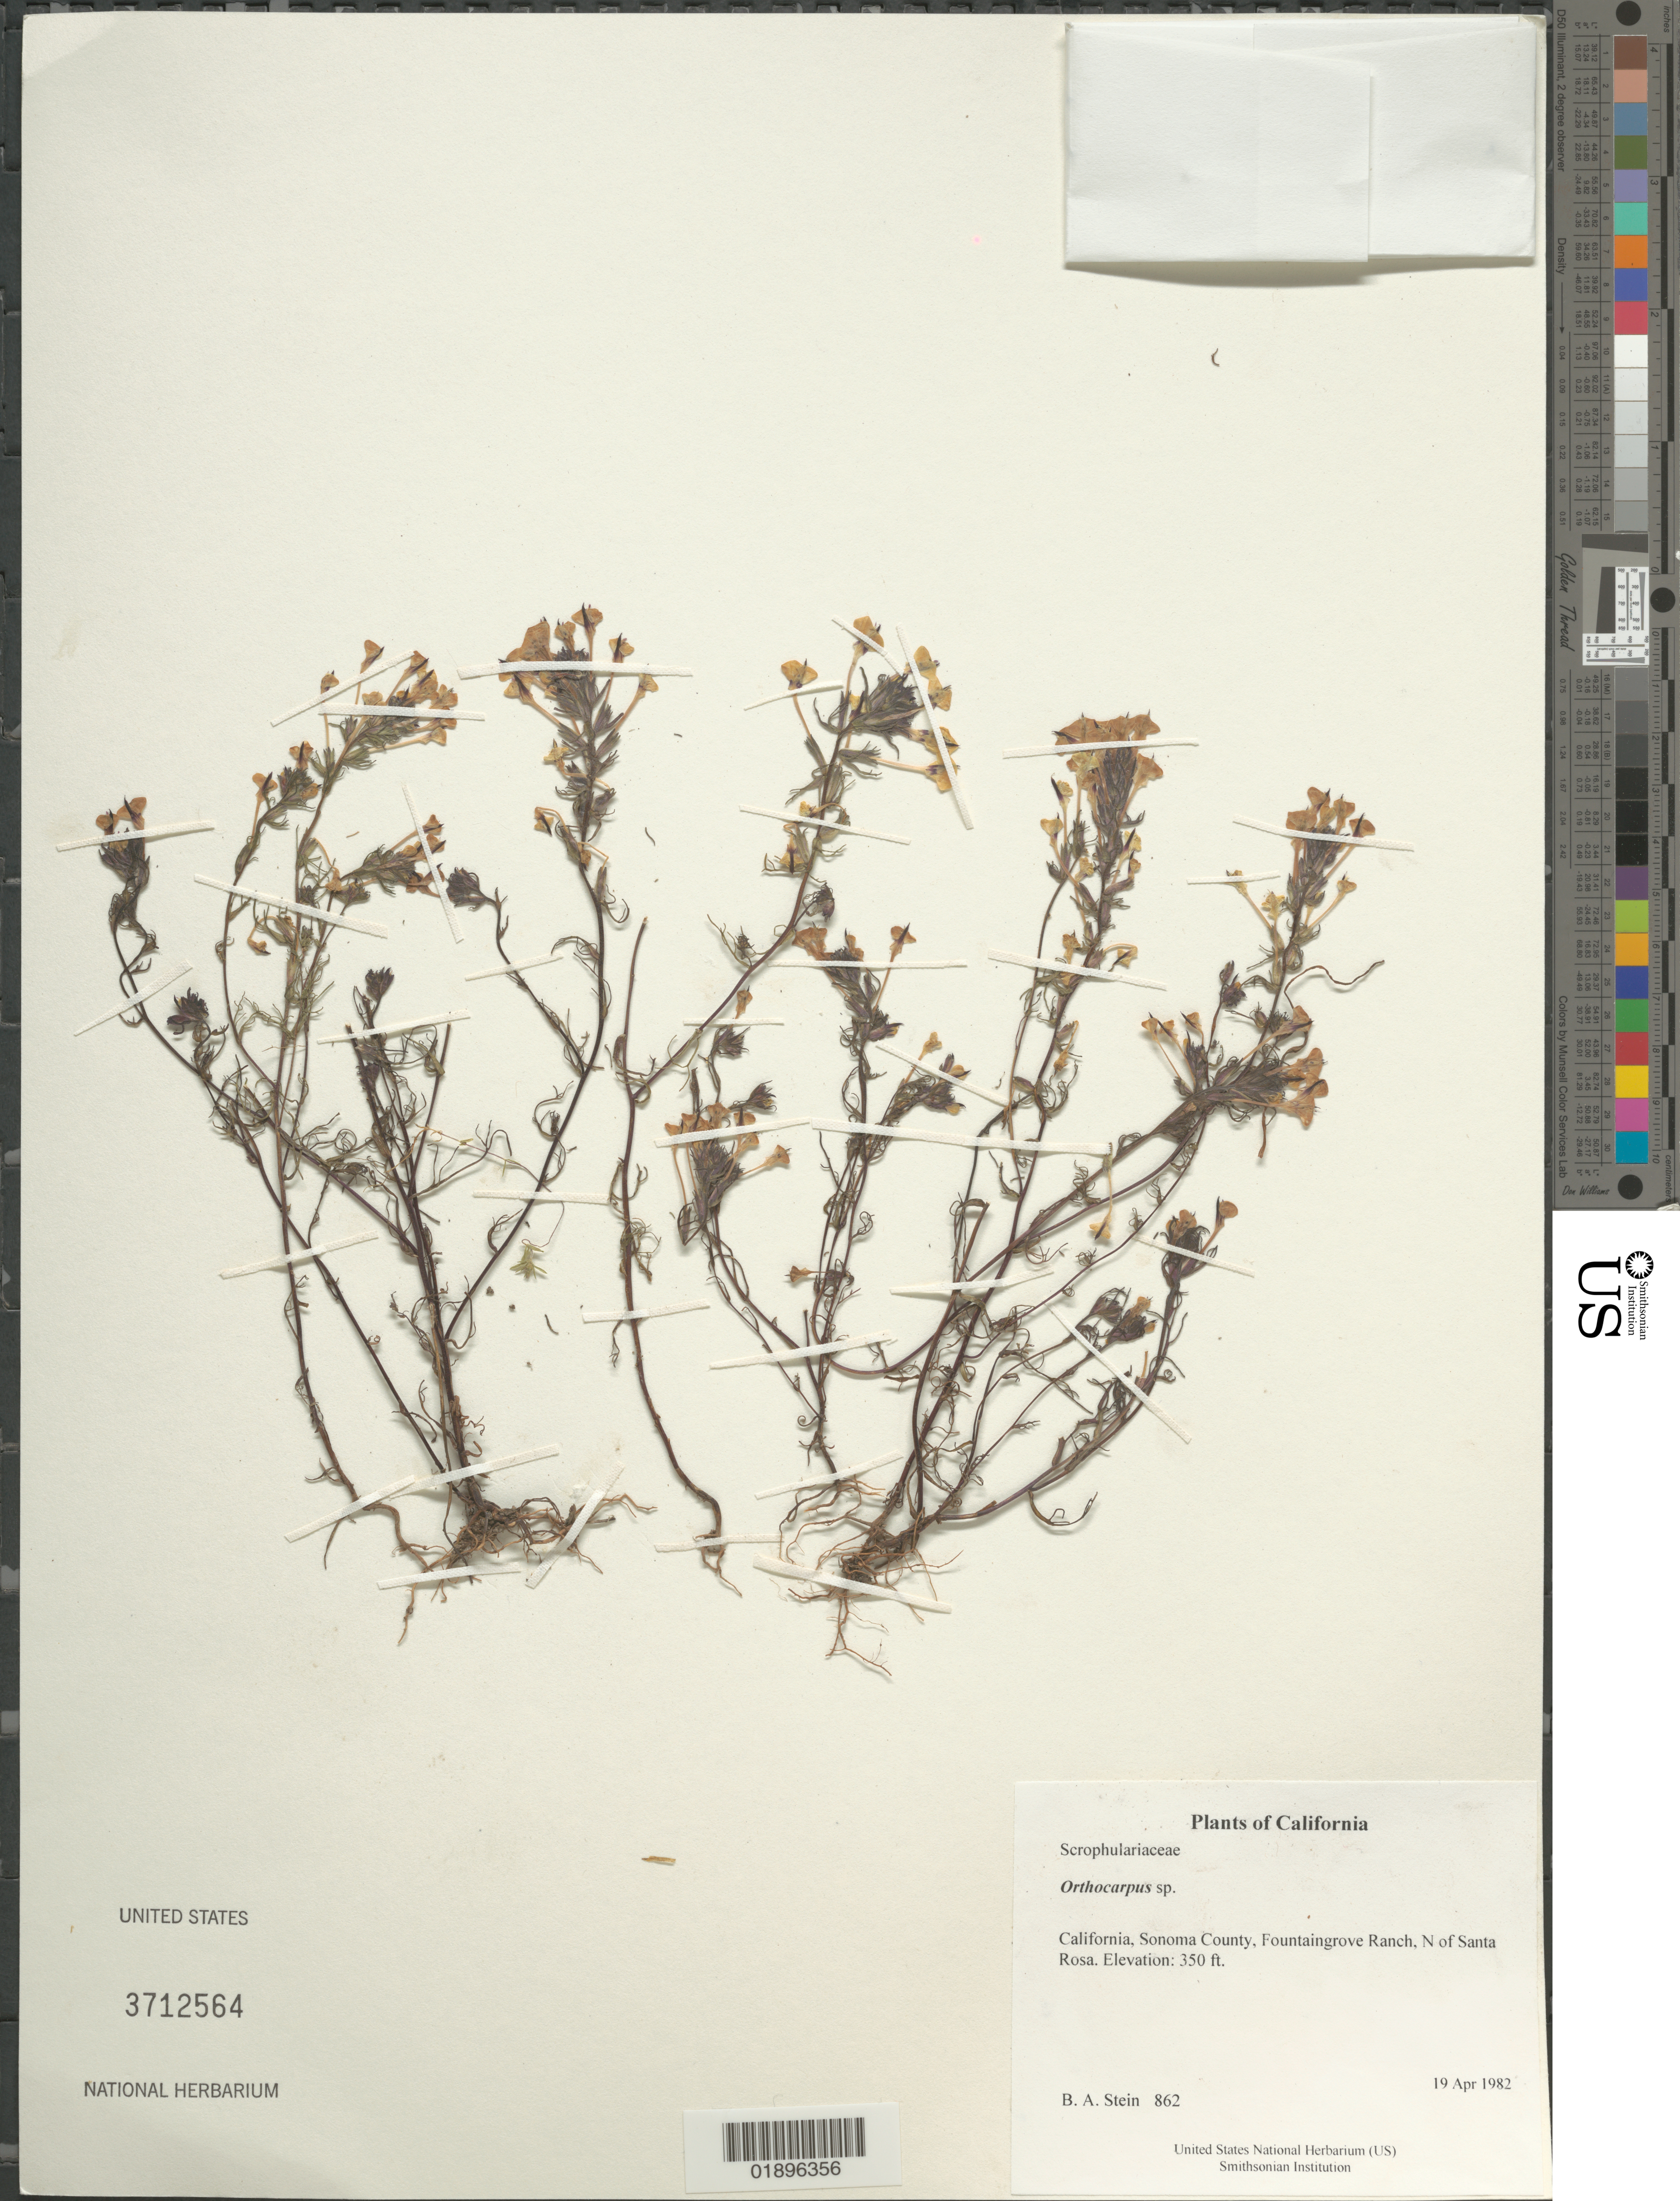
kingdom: Plantae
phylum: Tracheophyta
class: Magnoliopsida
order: Lamiales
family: Orobanchaceae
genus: Orthocarpus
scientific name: Orthocarpus sp.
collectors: B. A. Stein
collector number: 862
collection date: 1982-04-19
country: United States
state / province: California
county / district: Sonoma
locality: Fountaingrove Ranch, N of Santa Rosa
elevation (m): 107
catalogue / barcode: US 3712564